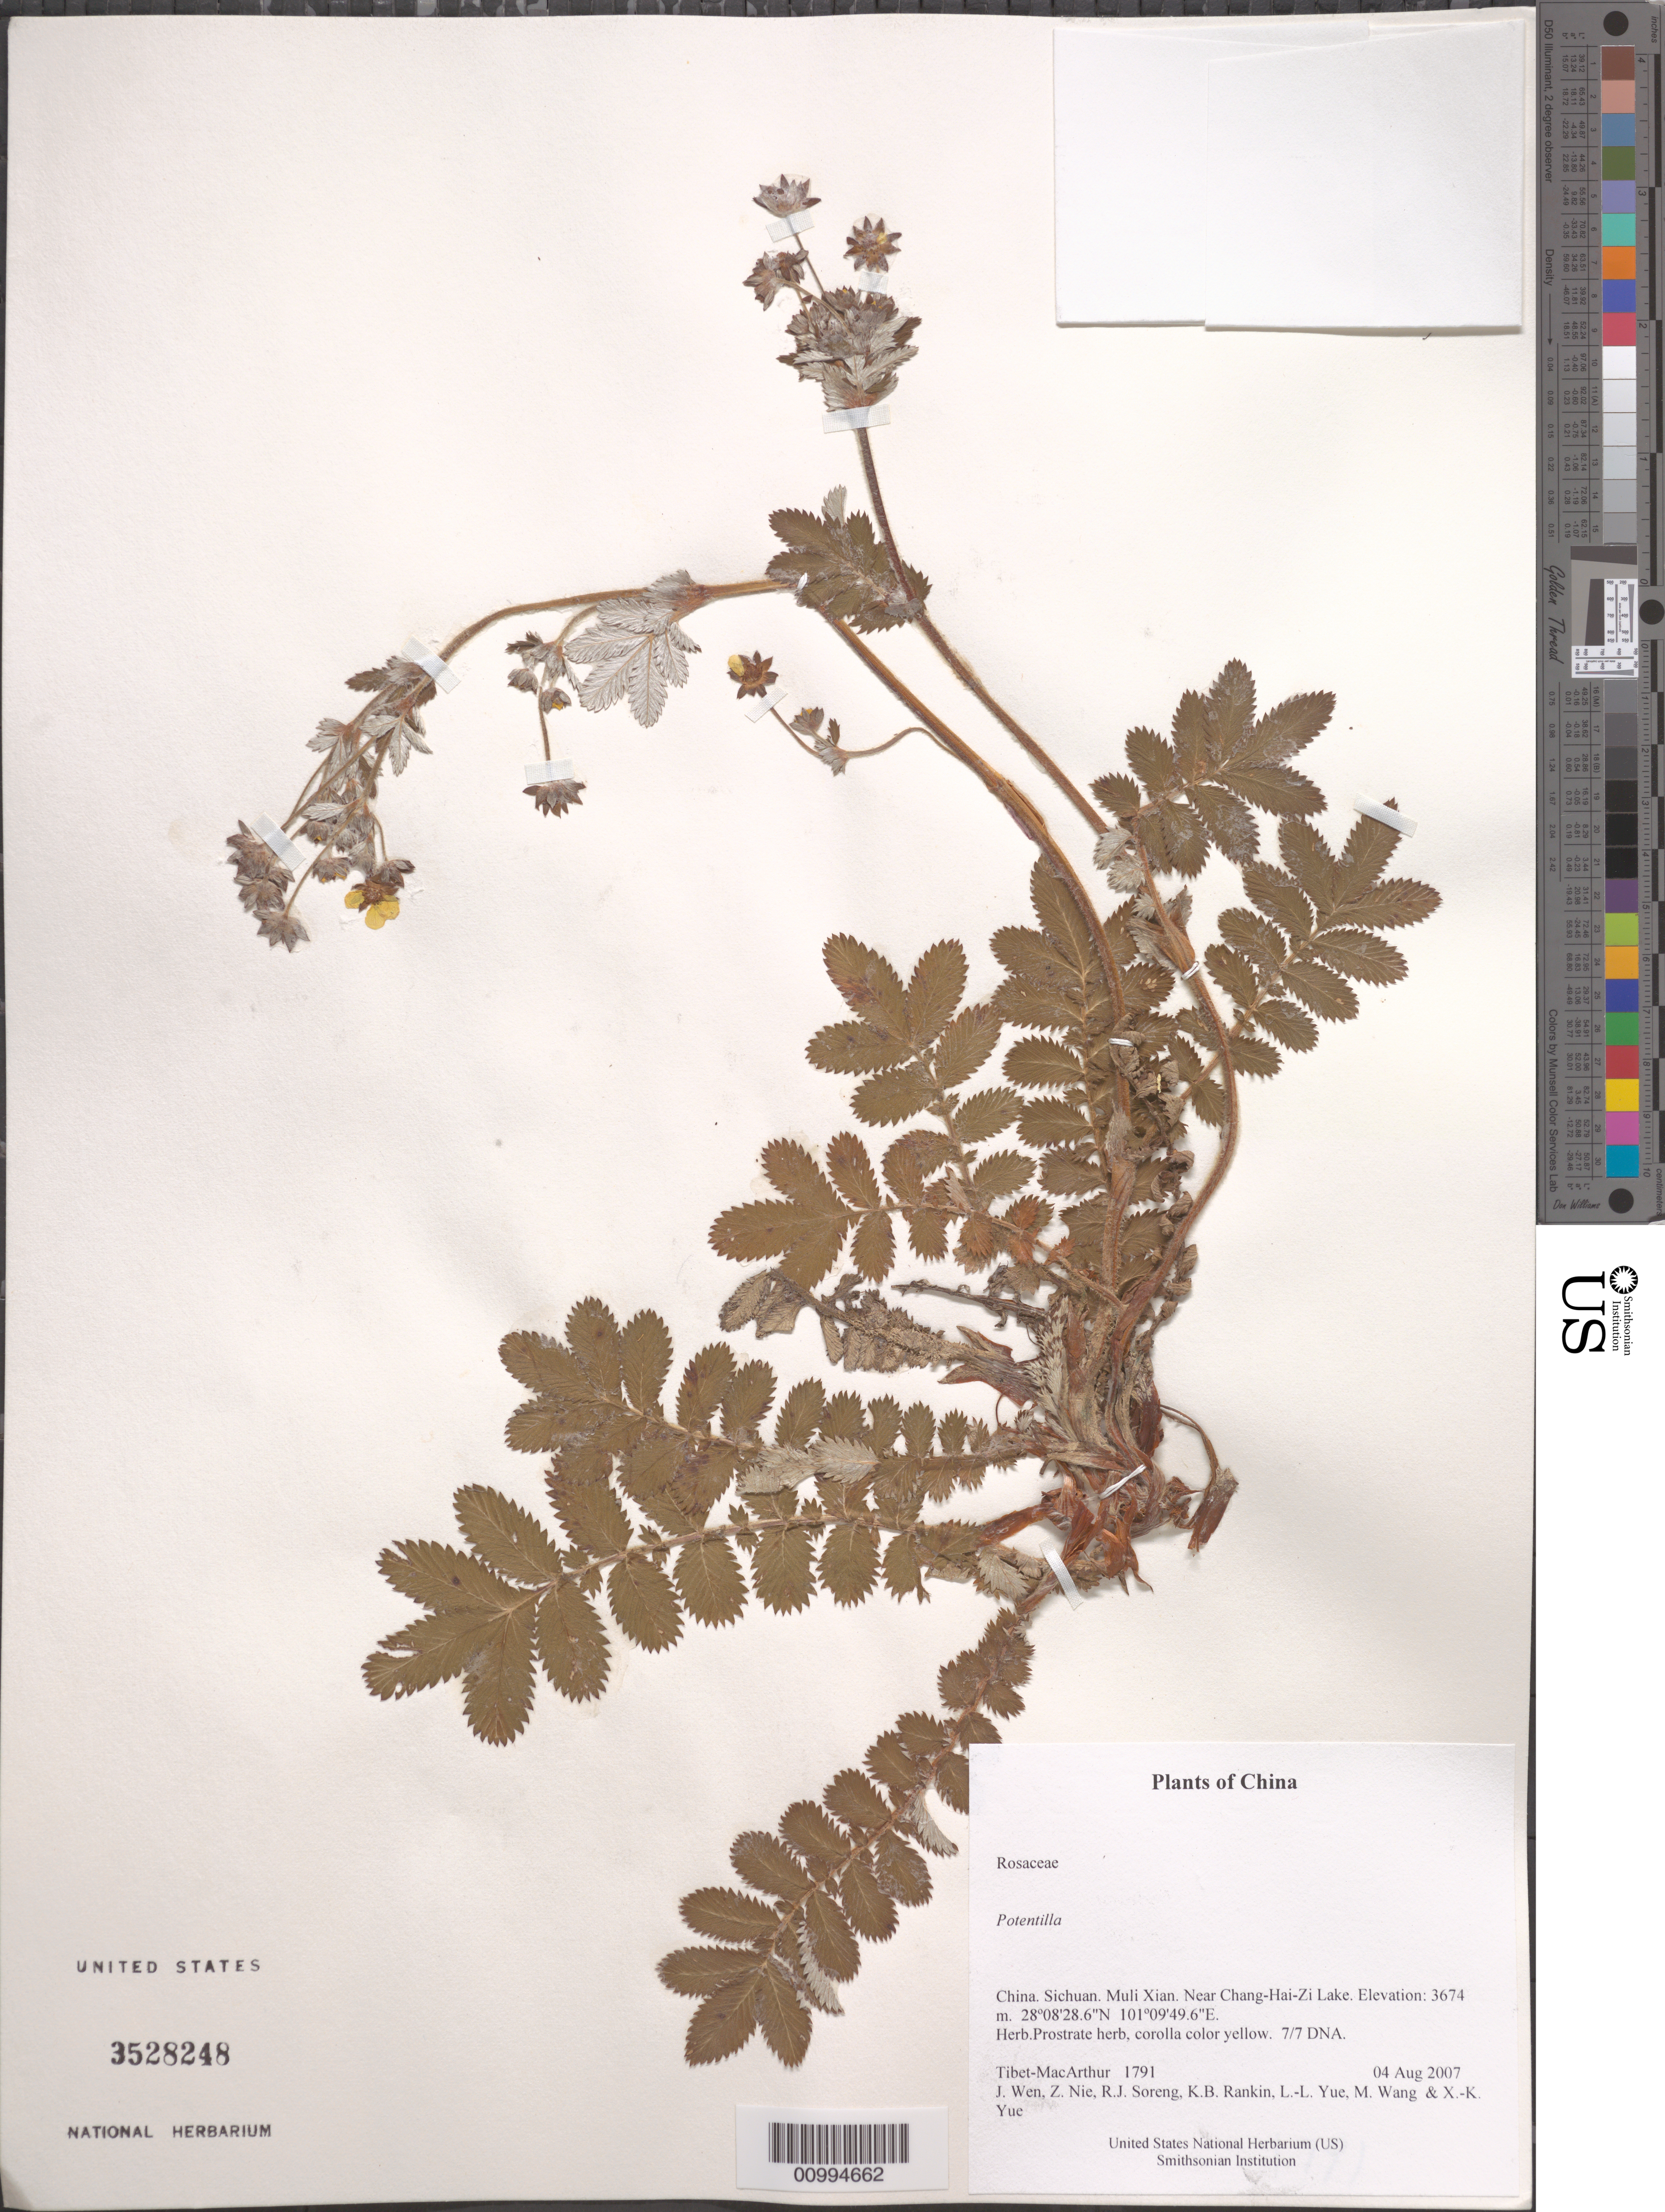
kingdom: Plantae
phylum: Tracheophyta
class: Magnoliopsida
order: Rosales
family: Rosaceae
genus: Potentilla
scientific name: Potentilla sp.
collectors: Tibet-MacArthur, J. Wen, Z. Nie, R. J. Soreng, K. Rankin, L. Yue, M. Wang & X. Yue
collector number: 1791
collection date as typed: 04 Aug 2007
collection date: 2007-08-04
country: China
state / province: Sichuan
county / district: Muli Xian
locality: Near Chang-Hai-Zi Lake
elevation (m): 3674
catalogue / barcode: US 3528248